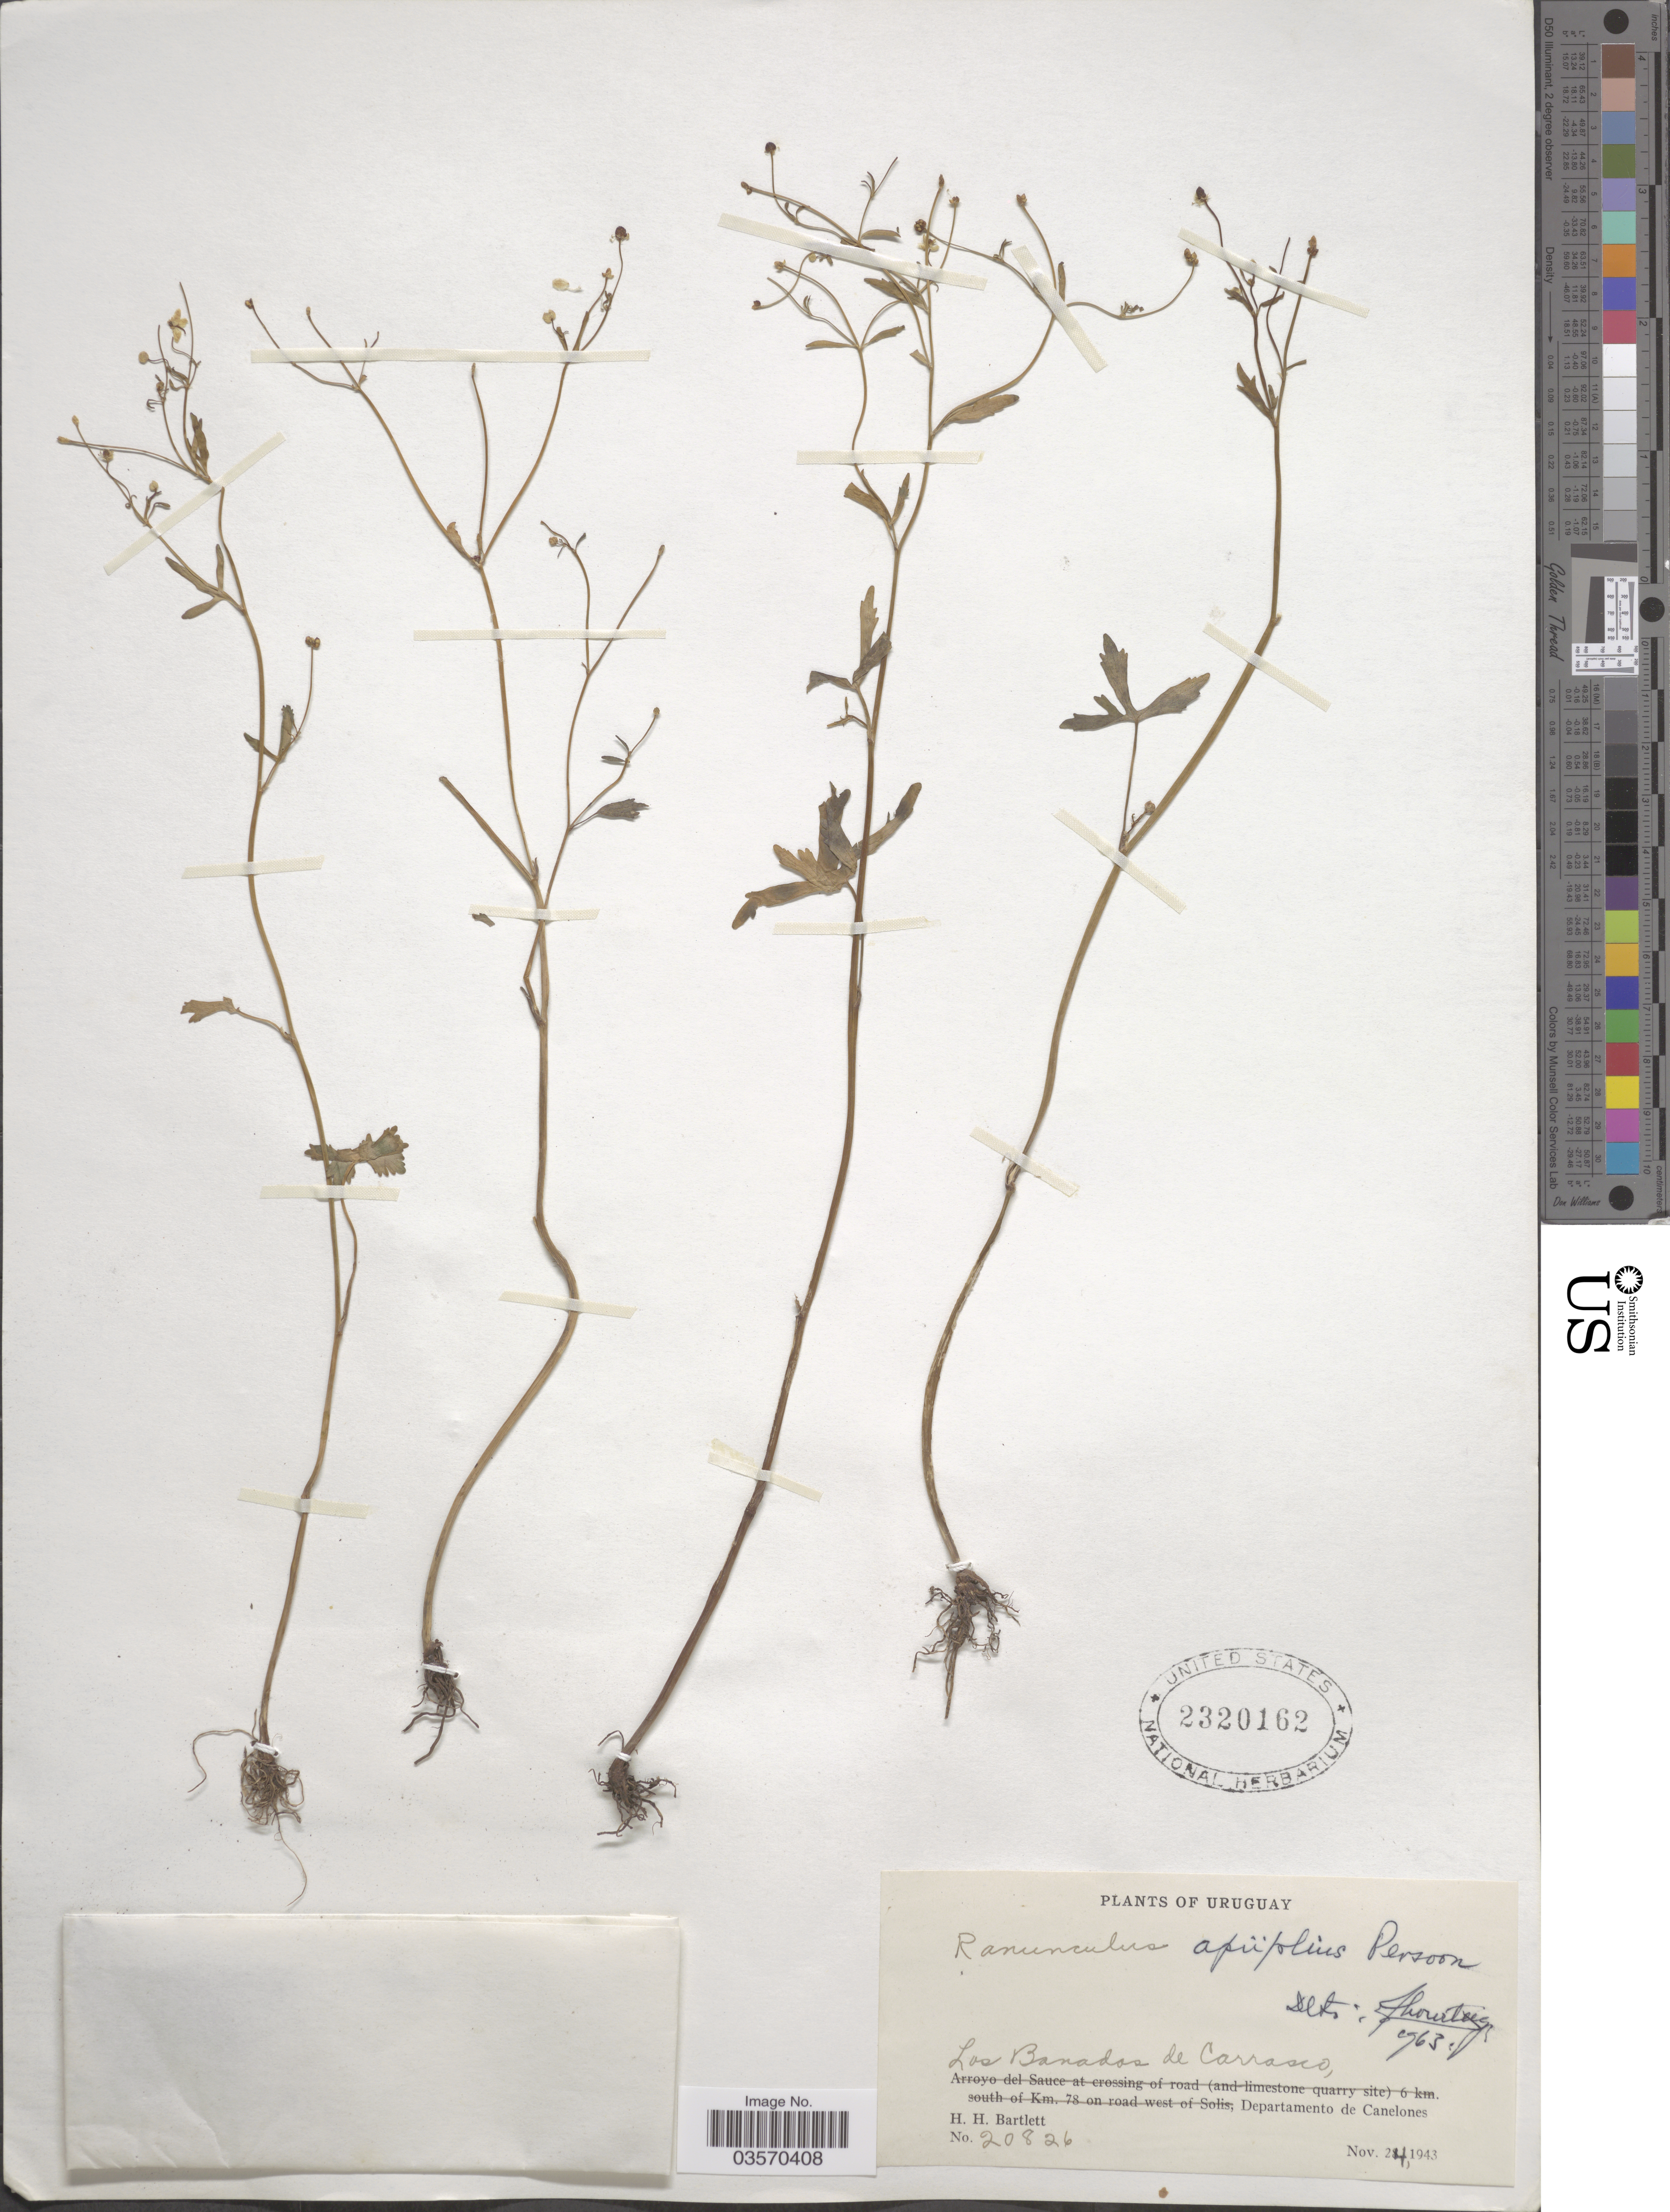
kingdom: Plantae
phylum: Tracheophyta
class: Magnoliopsida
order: Ranunculales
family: Ranunculaceae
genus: Ranunculus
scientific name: Ranunculus apiifolius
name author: Pers.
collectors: H. H. Bartlett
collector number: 20826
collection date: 1943-11-24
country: Uruguay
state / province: Canelones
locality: Los Banados de Carrasco, Departamento de Canelones.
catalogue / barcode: US 2320162